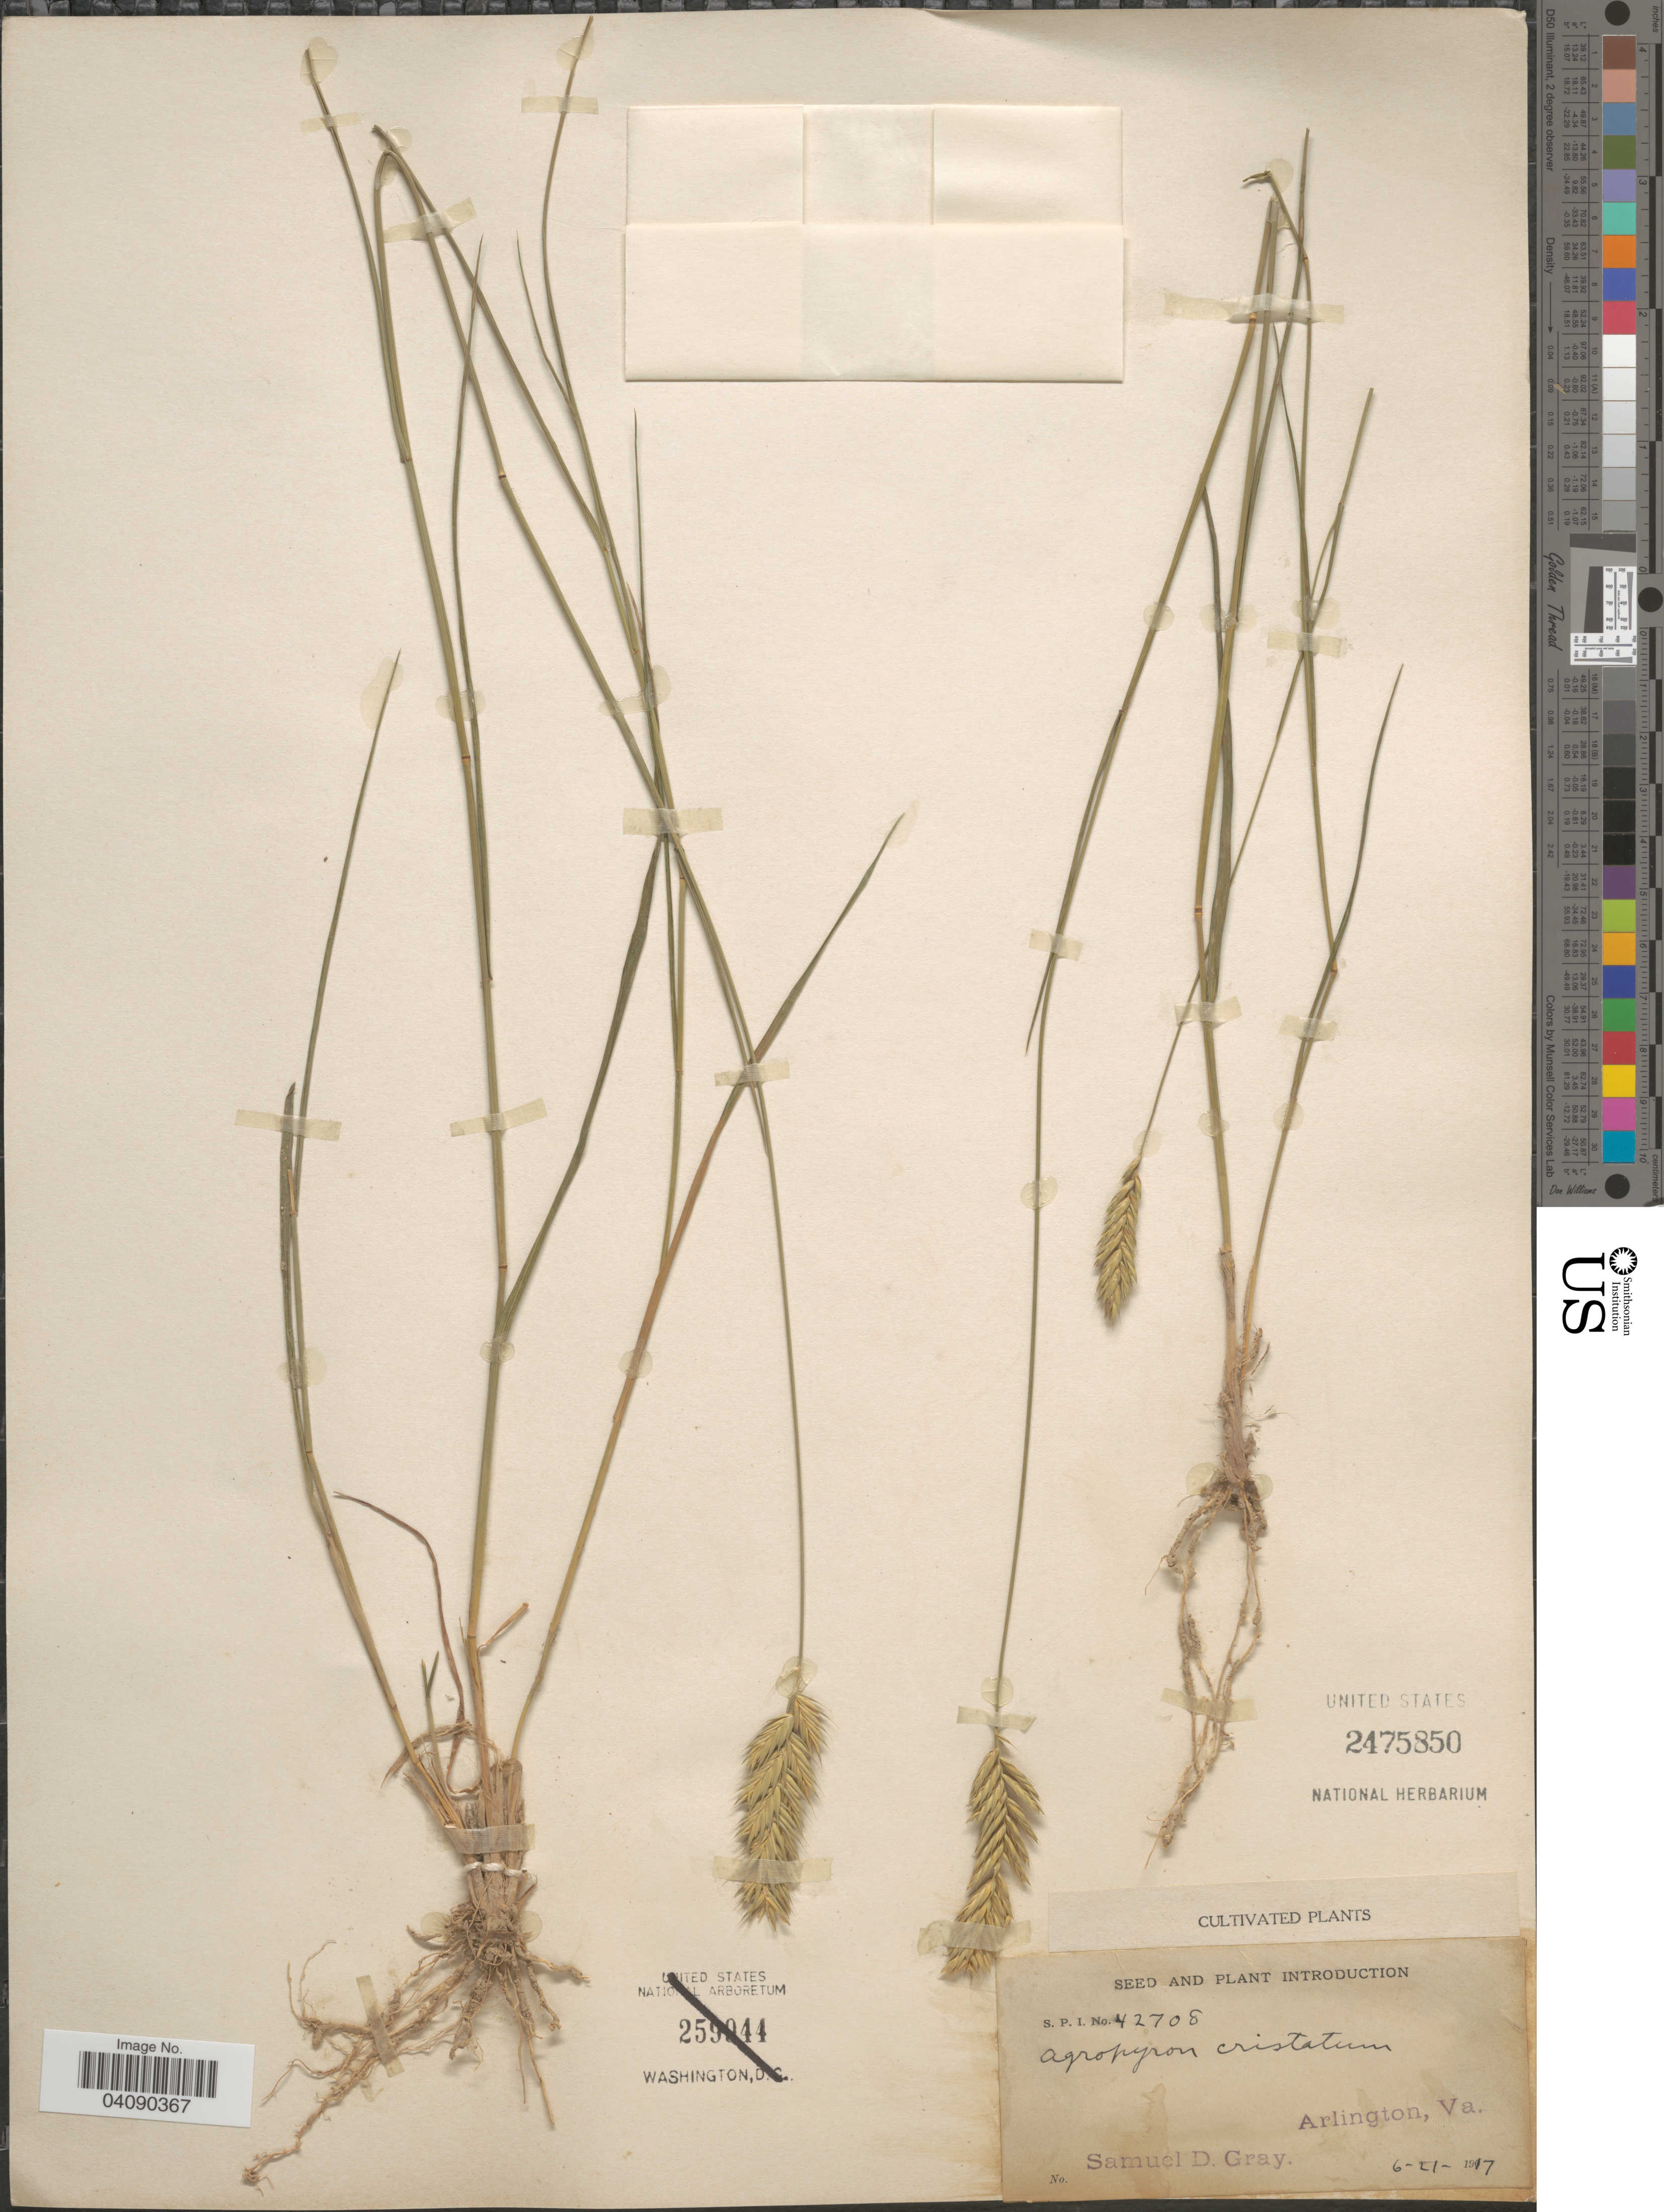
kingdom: Plantae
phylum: Tracheophyta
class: Liliopsida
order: Poales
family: Poaceae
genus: Agropyron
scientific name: Agropyron cristatum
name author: (L.) Gaertn.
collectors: S. D. Gray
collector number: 42708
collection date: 1917-06-21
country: United States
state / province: Virginia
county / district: Arlington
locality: Arlington.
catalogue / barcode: US 2475850